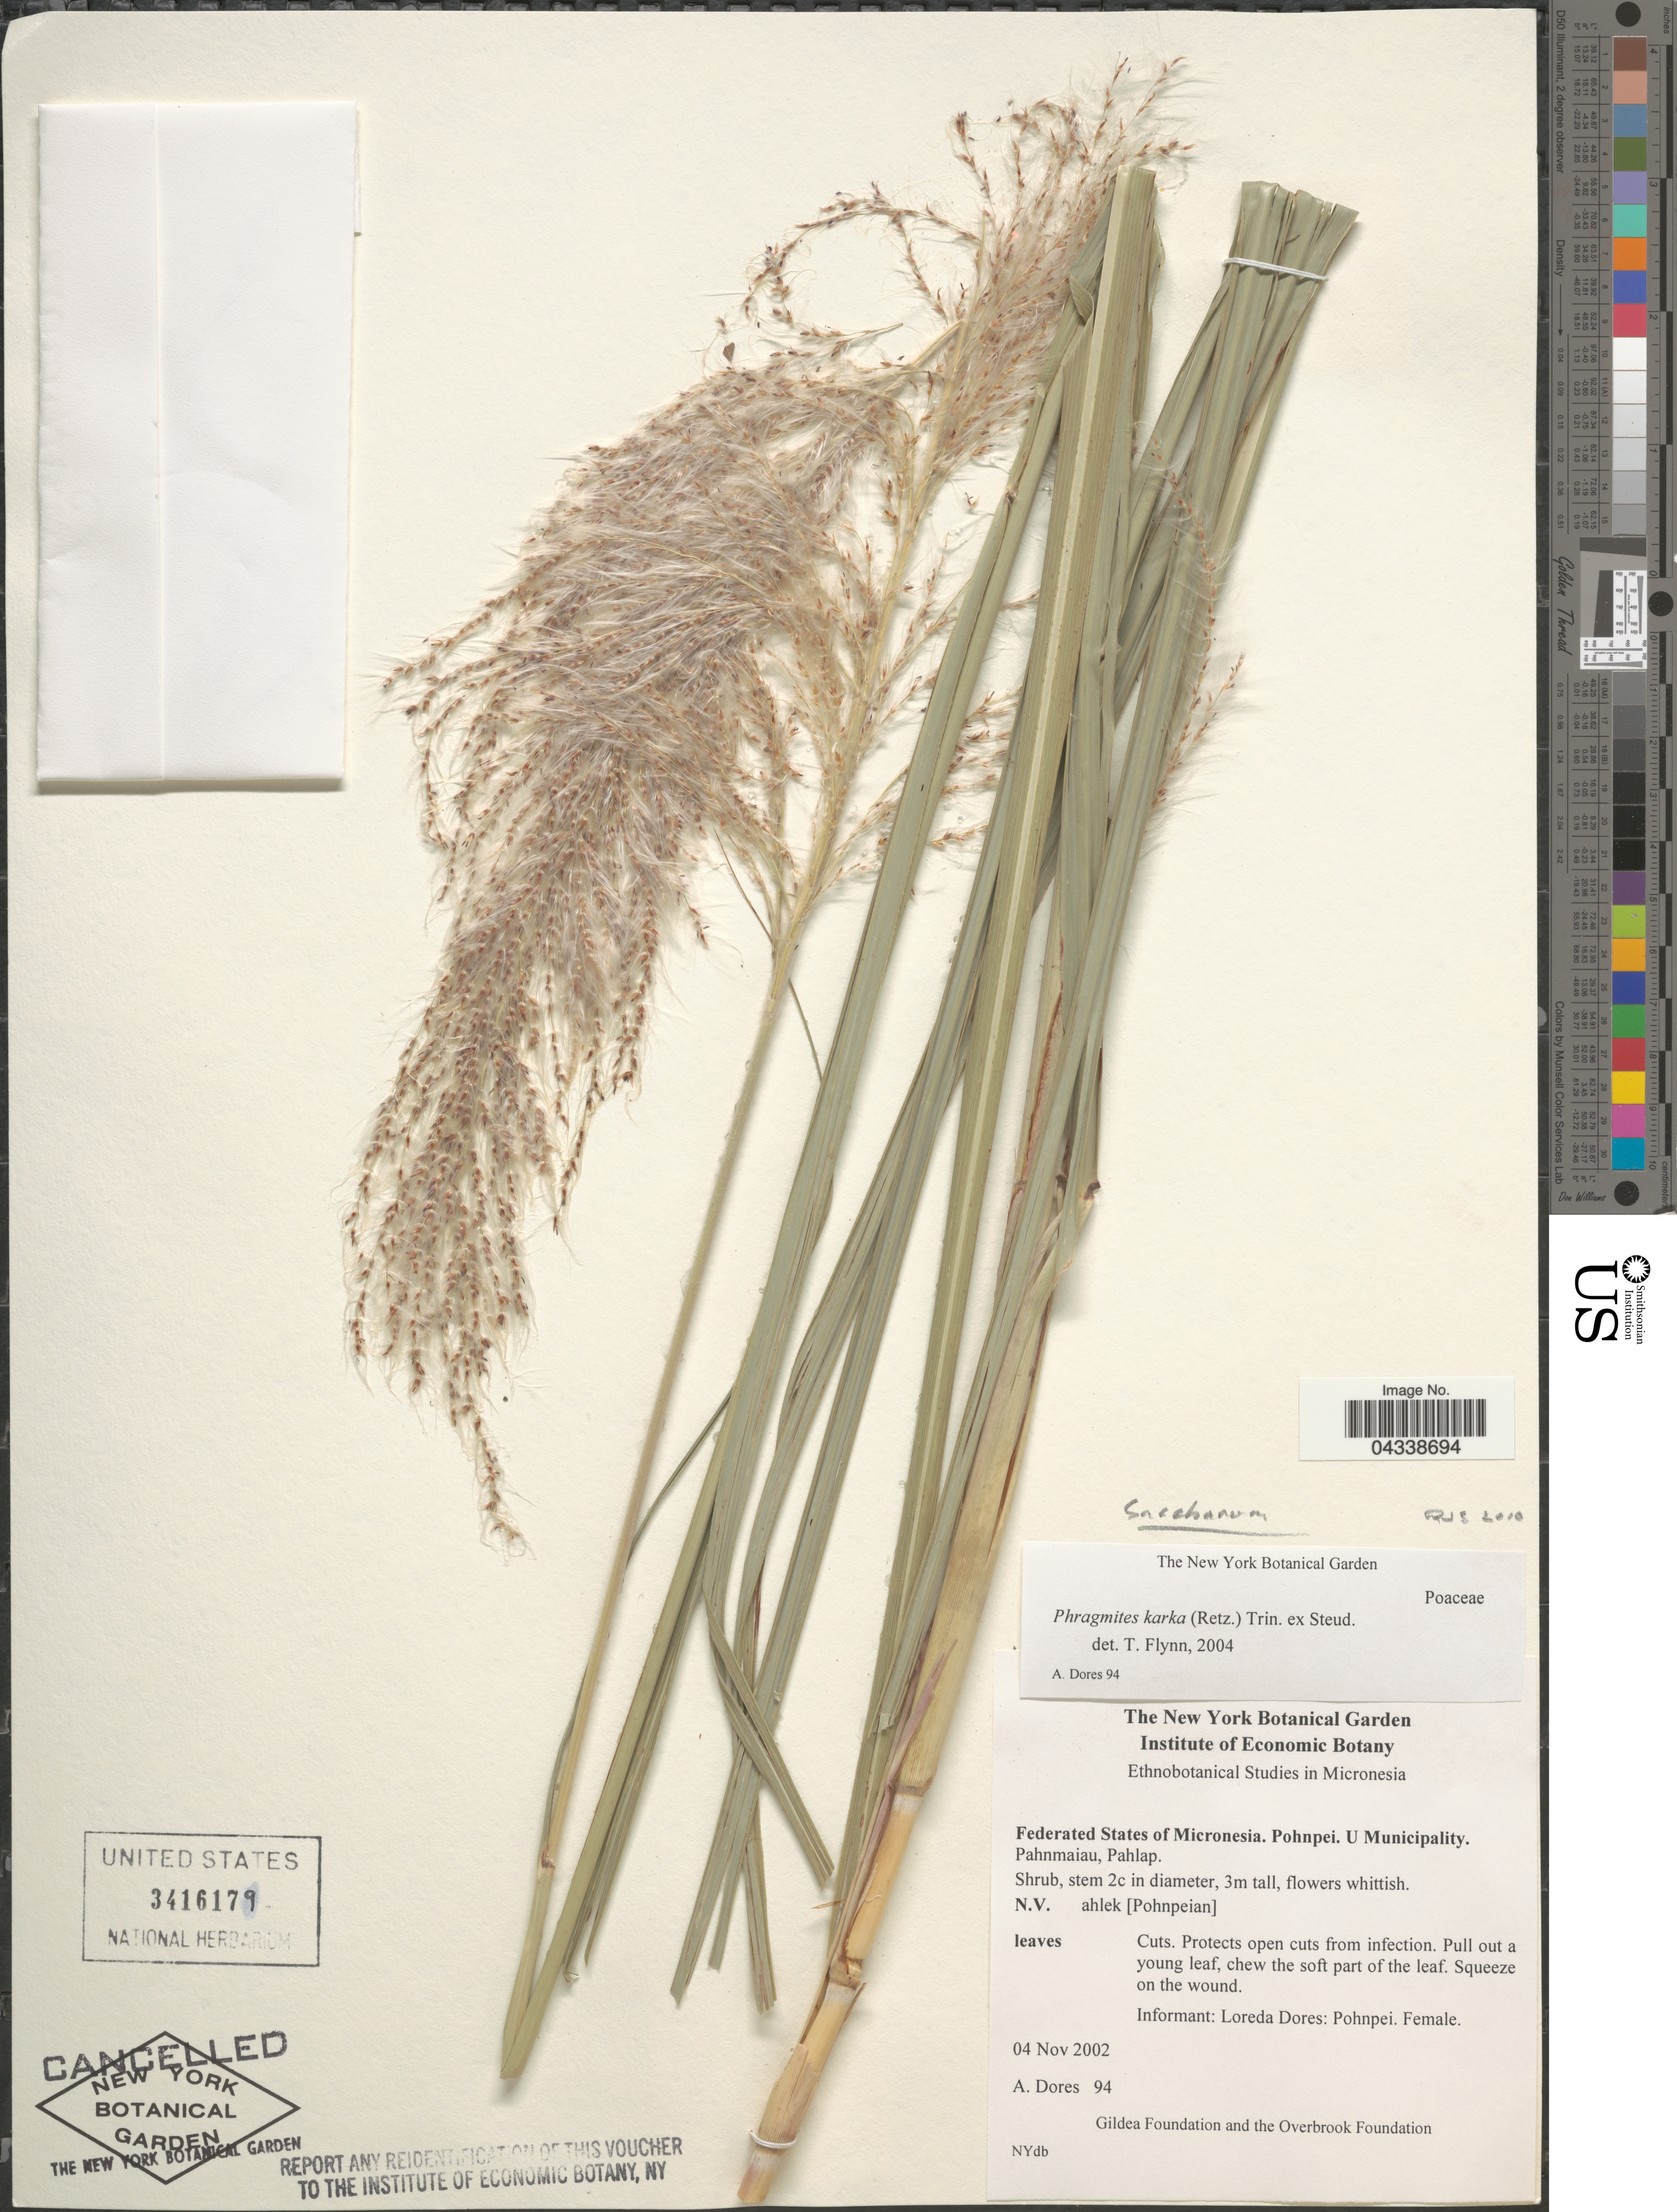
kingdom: Plantae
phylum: Tracheophyta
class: Liliopsida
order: Poales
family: Poaceae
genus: Saccharum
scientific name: Saccharum sp.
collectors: A. Dores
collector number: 94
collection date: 2002-11-04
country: Micronesia, Federated States of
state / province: Pohnpei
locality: Federated States of Micronesia. U Municipality. Pahnmaiau, Pahlap.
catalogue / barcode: US 3416179